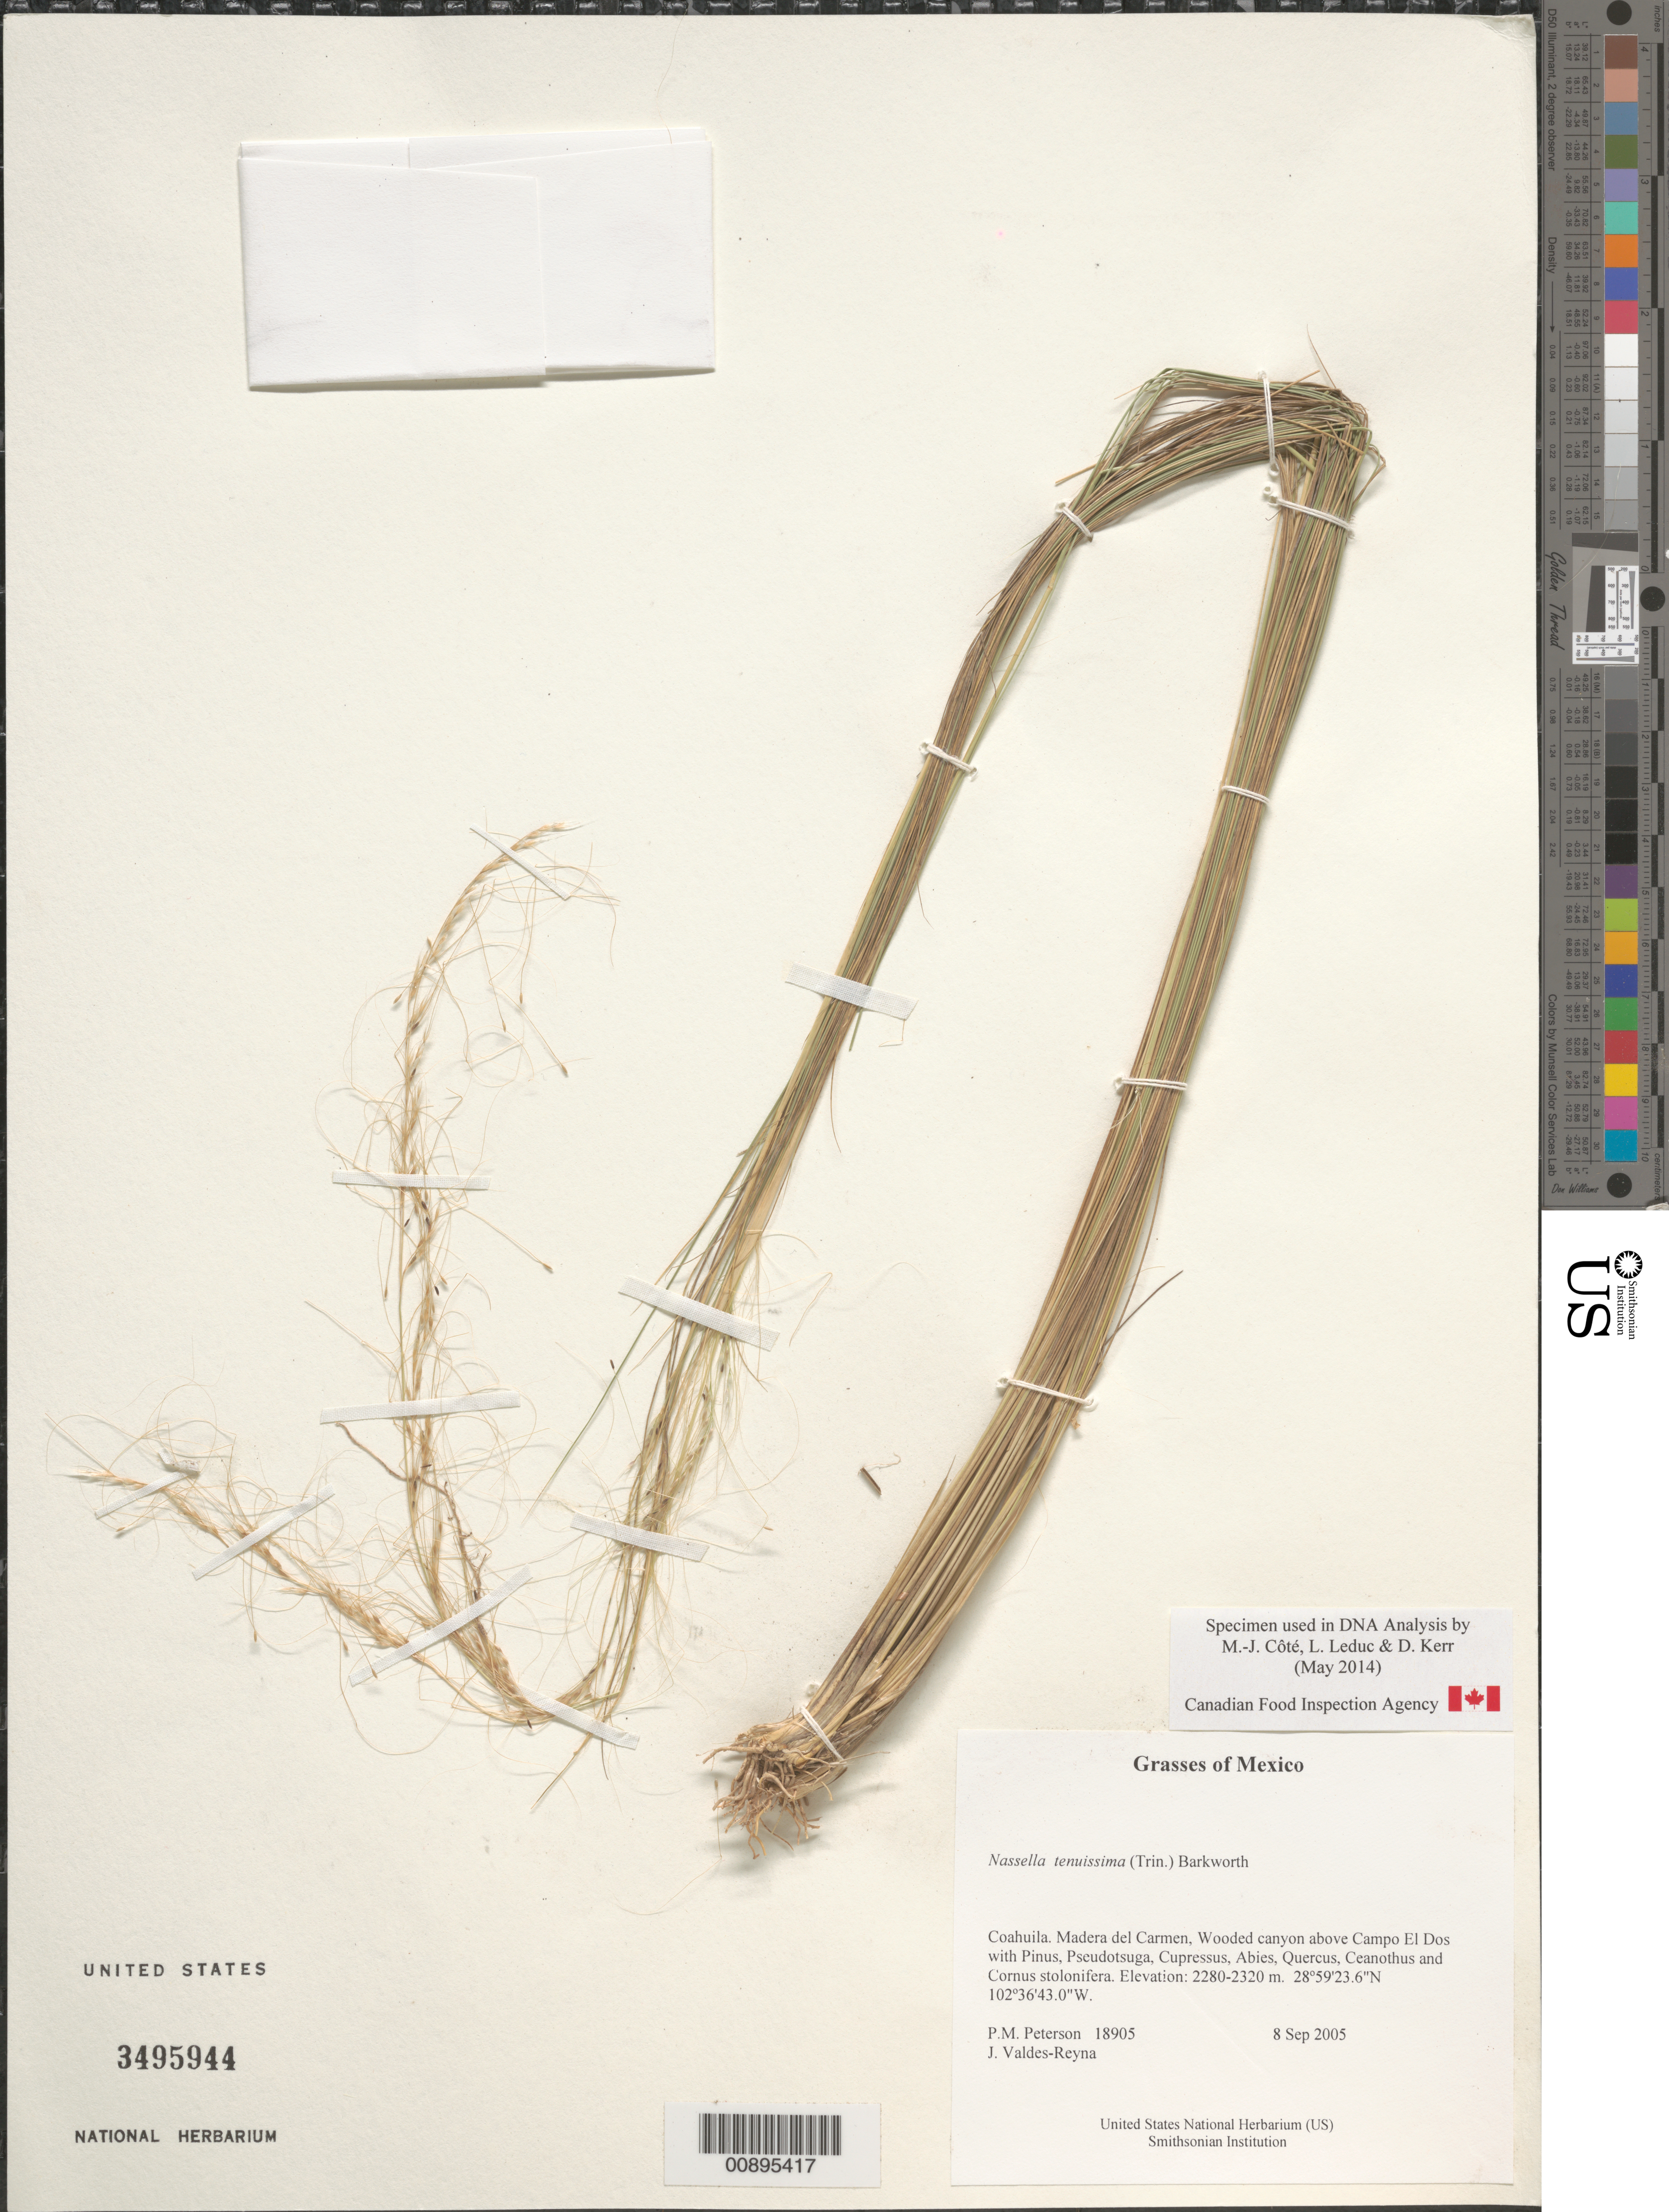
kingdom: Plantae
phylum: Tracheophyta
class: Liliopsida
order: Poales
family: Poaceae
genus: Nassella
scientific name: Nassella tenuissima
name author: (Trin.) Barkworth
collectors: P. M. Peterson & J. Valdés-Reyna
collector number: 18905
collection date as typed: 08 Sep 2005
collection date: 2005-09-08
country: Mexico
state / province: Coahuila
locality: Madera del Carmen, Wooded canyon above Campo El Dos with Pinus, Pseudotsuga, Cupressus, Abies, Quercus, Ceanothus and Cornus stolonifera.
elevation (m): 2280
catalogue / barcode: US 3495944